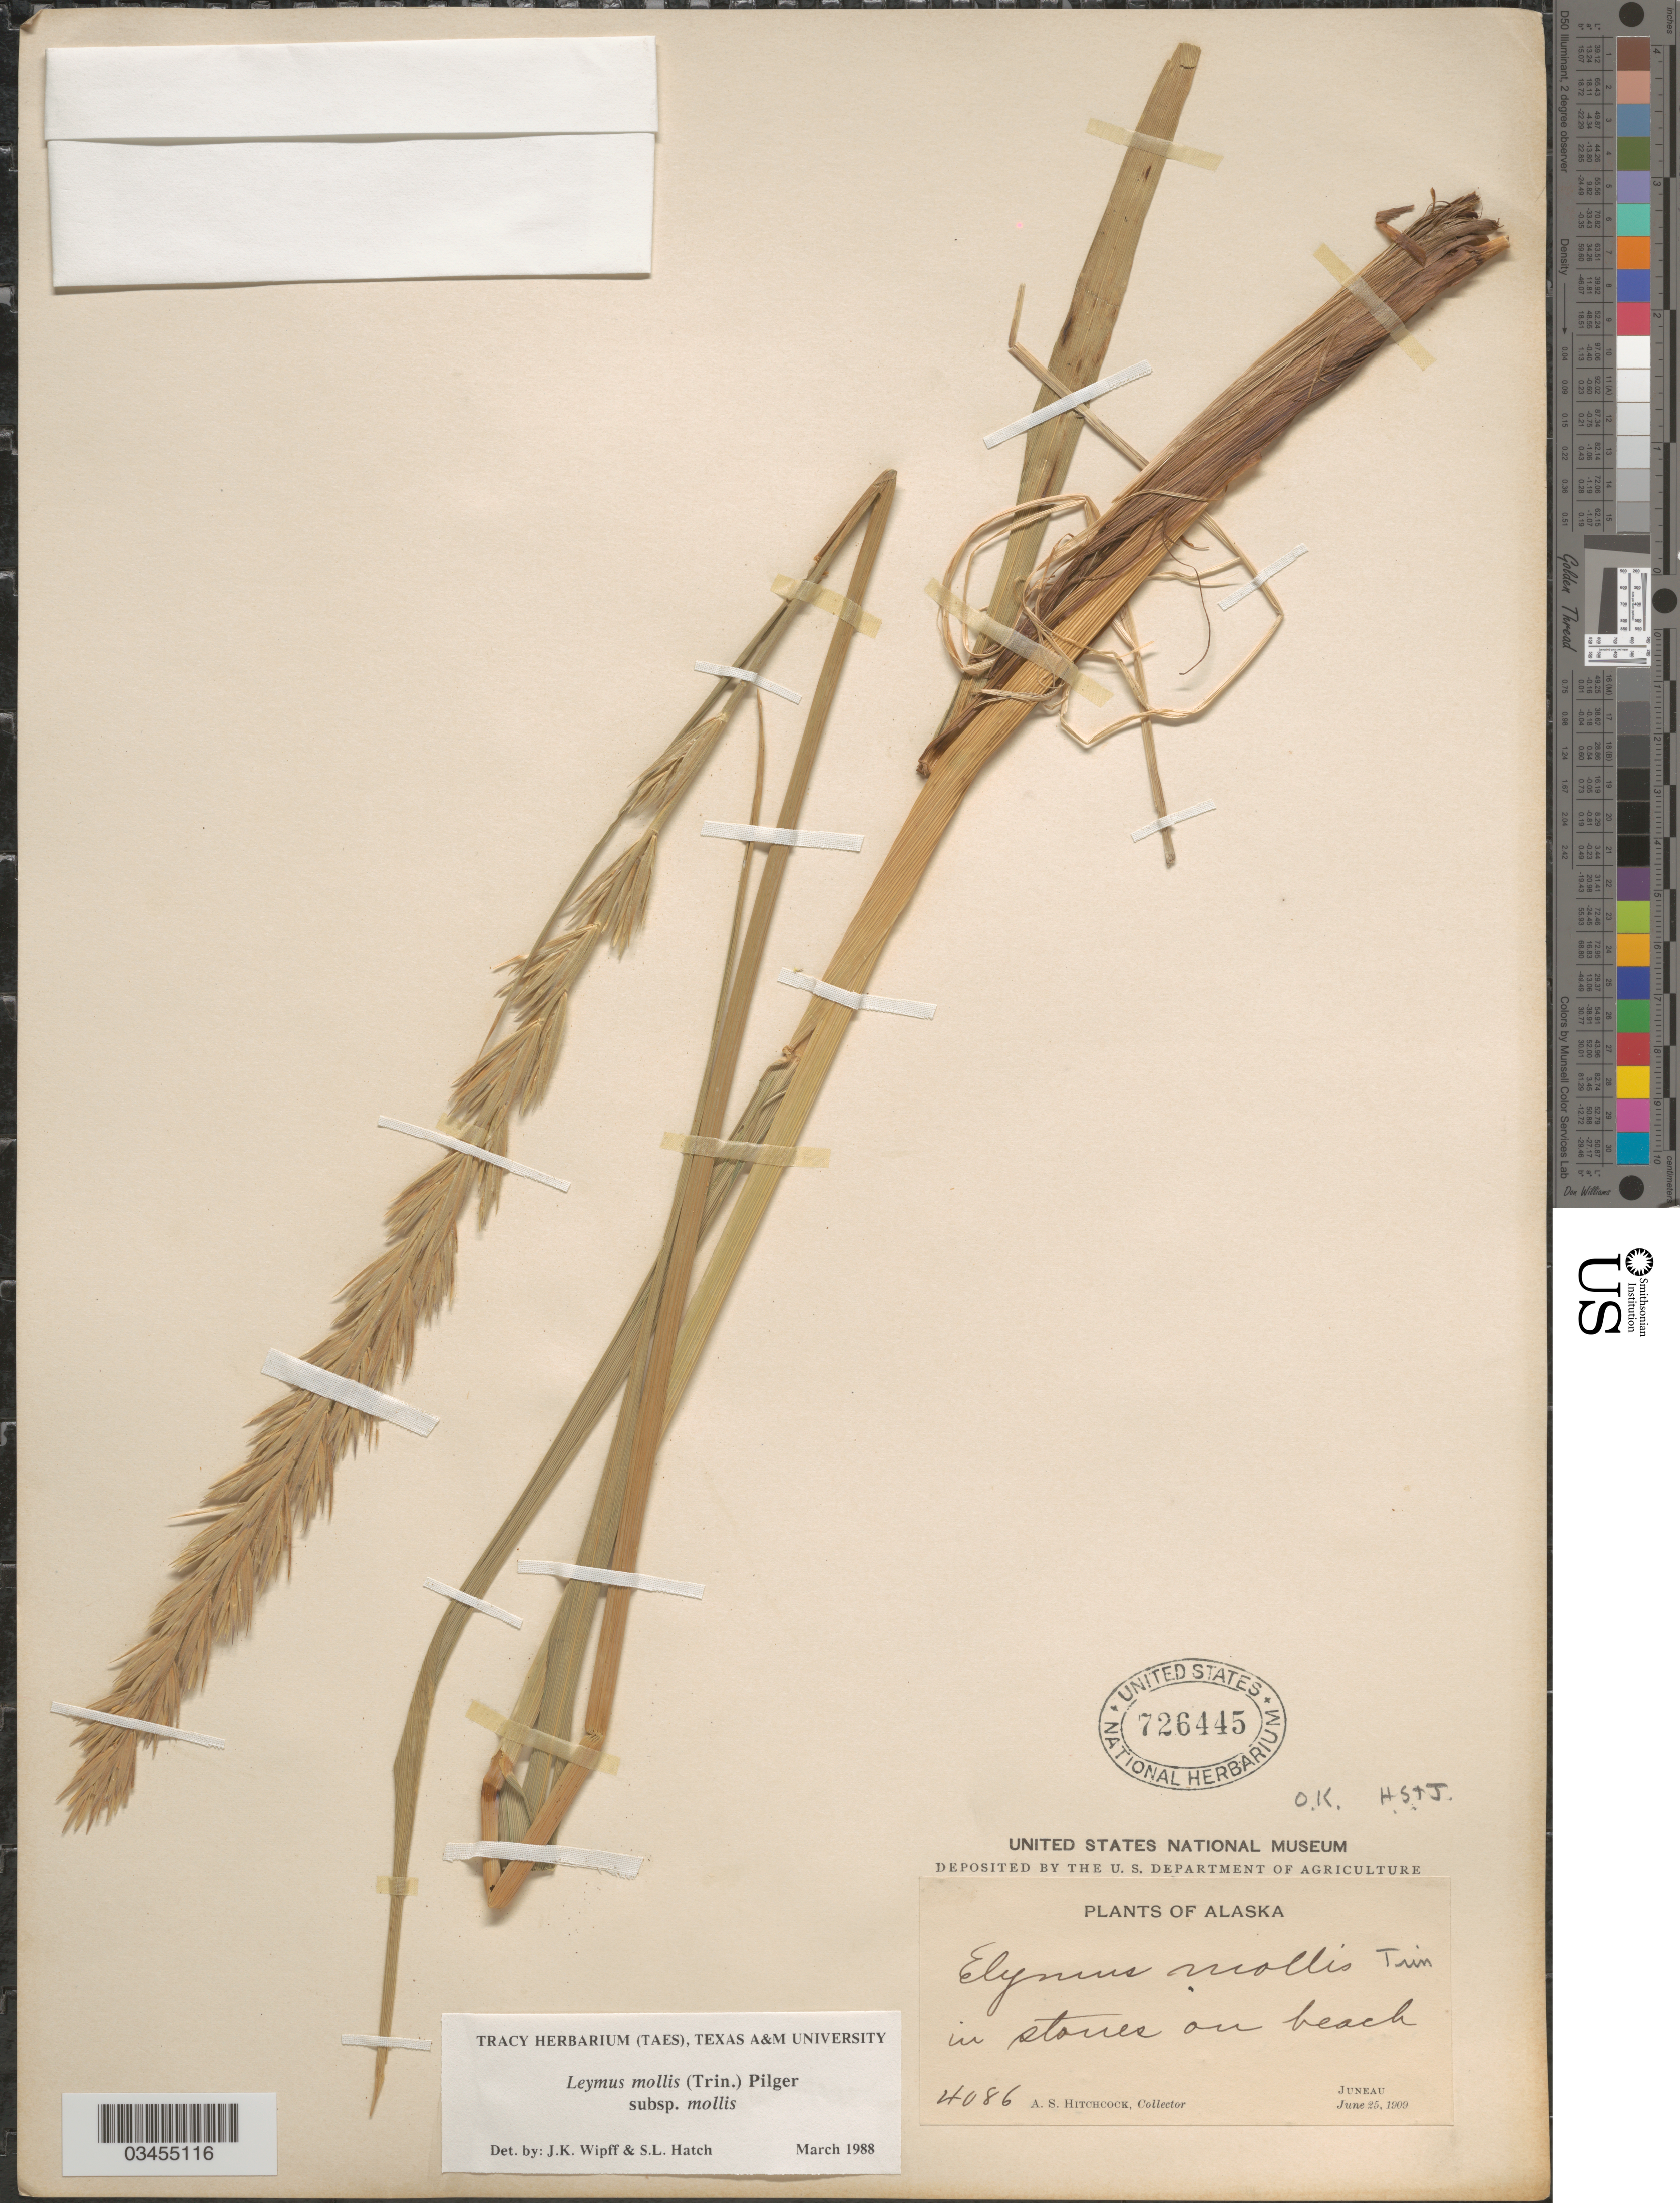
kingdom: Plantae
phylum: Tracheophyta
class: Liliopsida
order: Poales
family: Poaceae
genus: Leymus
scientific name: Leymus mollis subsp. mollis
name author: (Trin.) Pilg.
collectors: A. S. Hitchcock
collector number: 4086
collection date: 1909-06-25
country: United States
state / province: Alaska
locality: In stones on beach. Juneau.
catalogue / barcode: US 726445